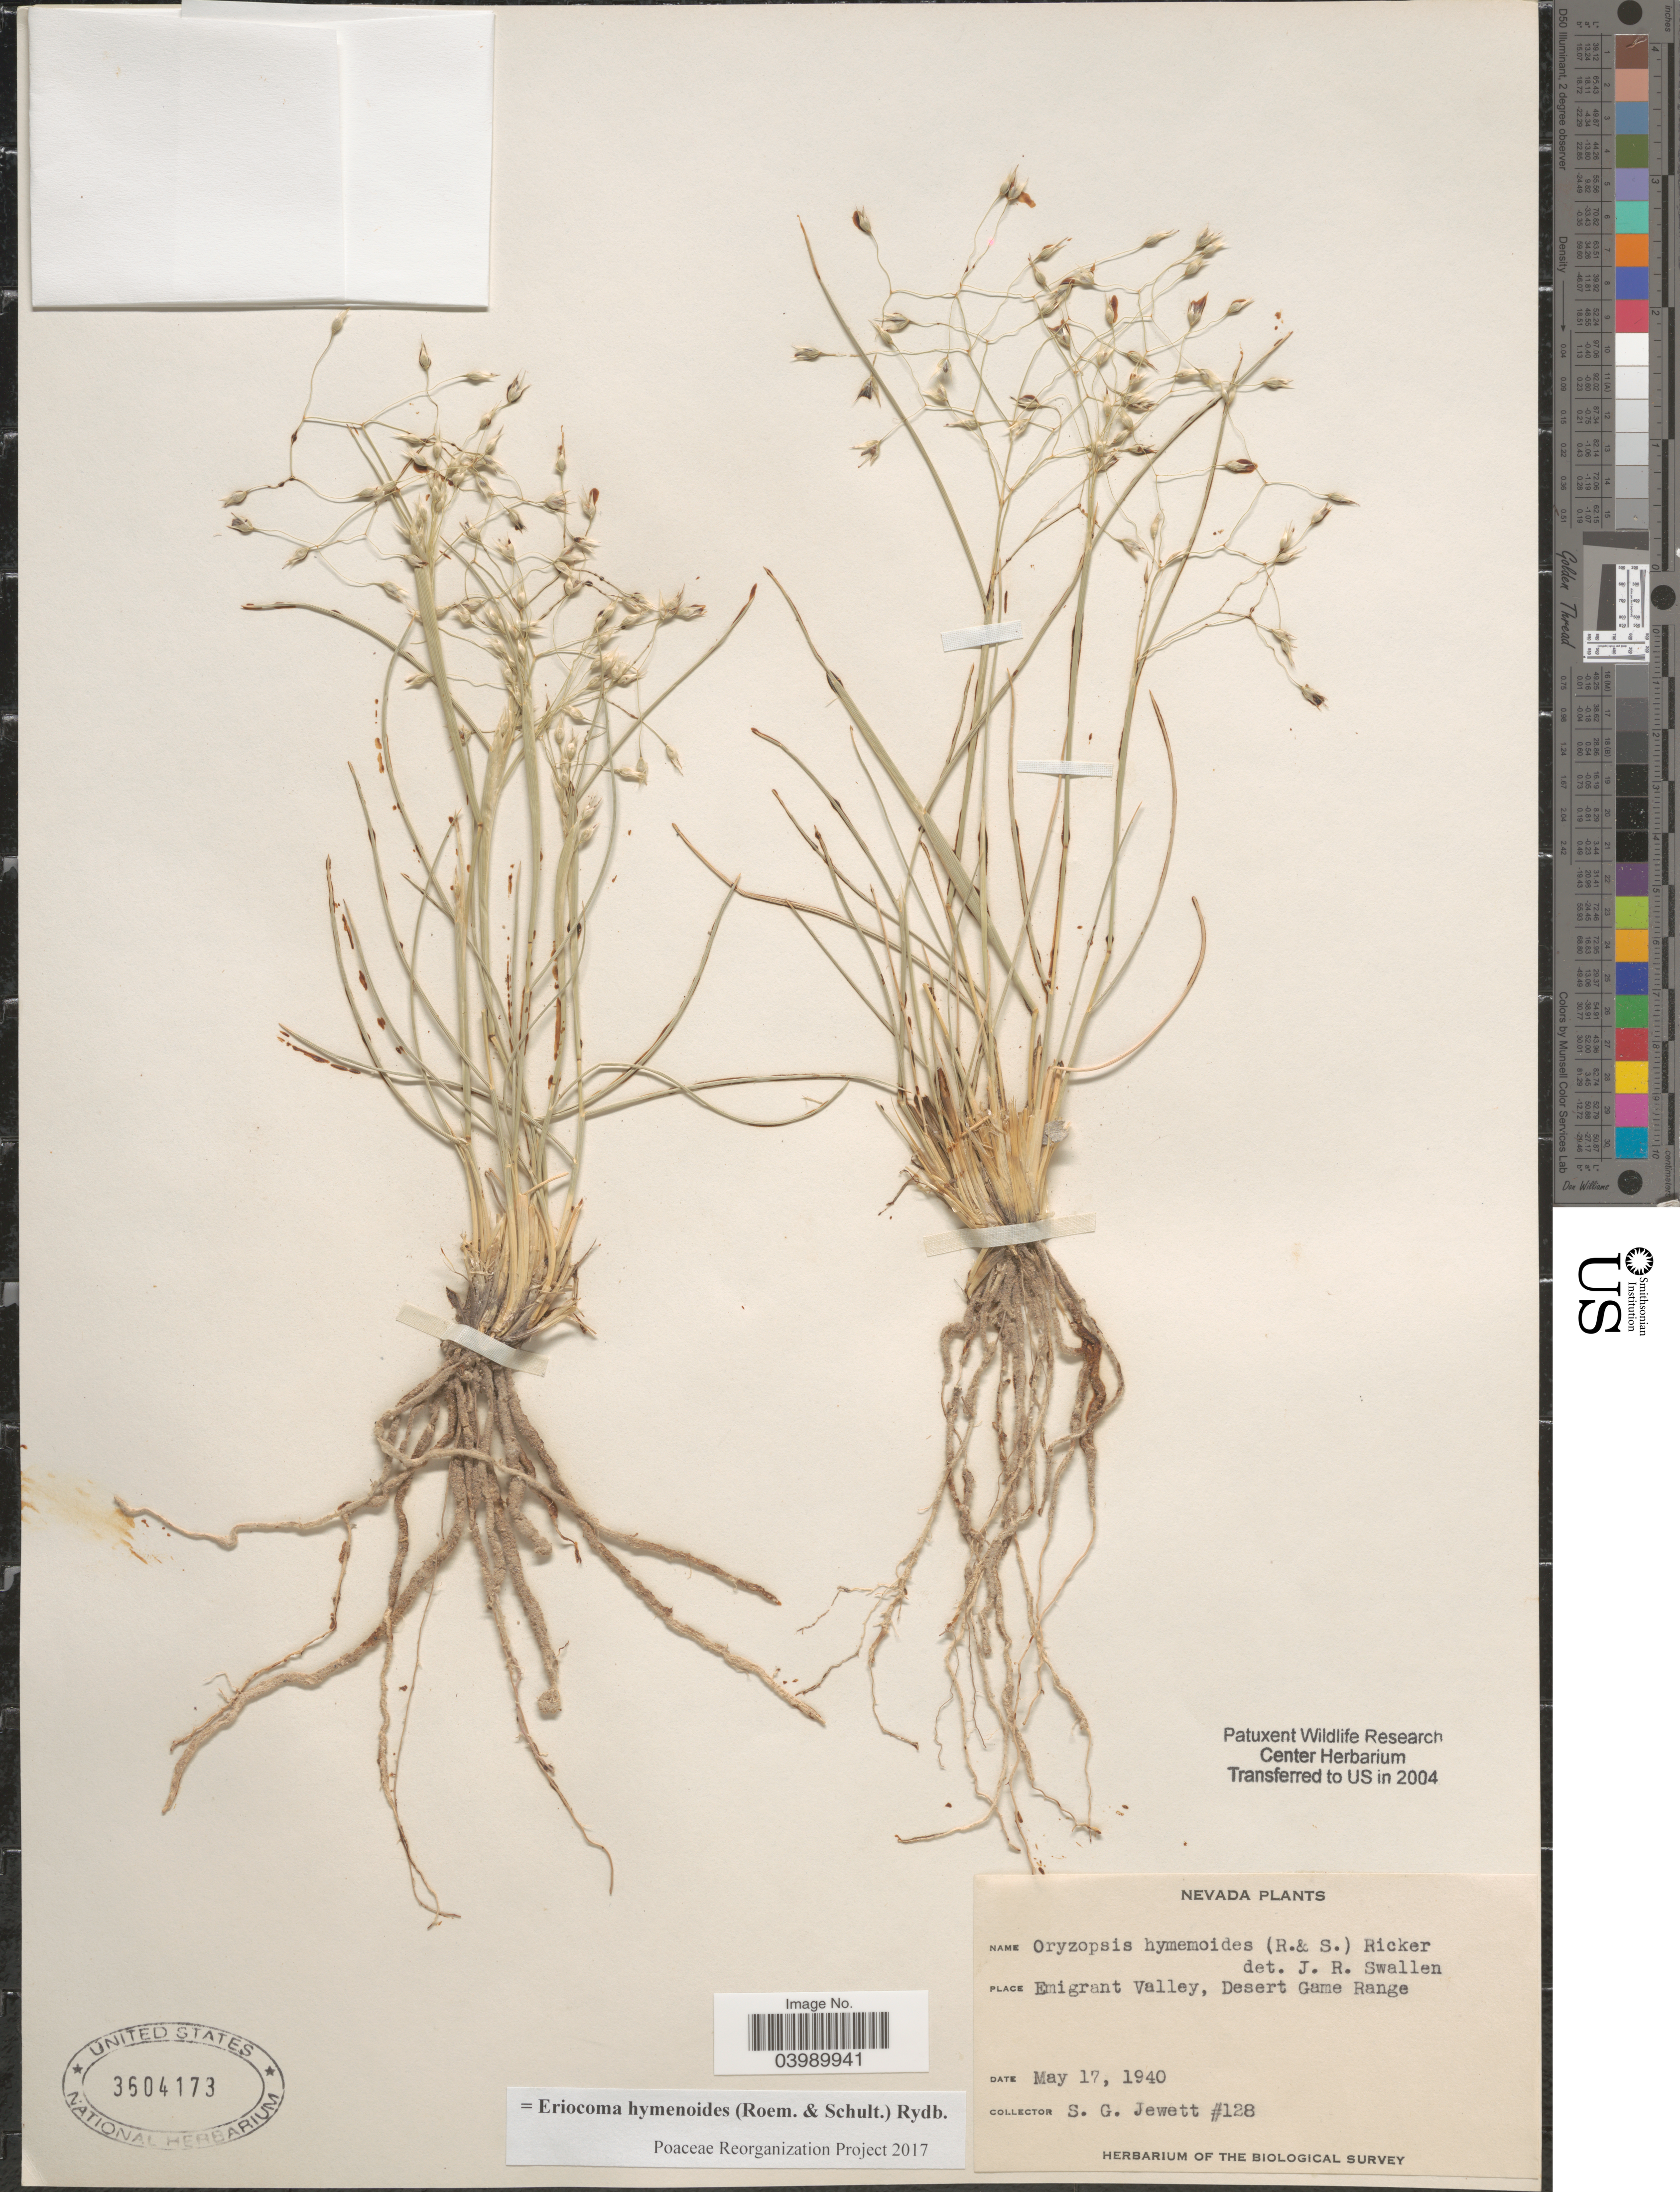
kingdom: Plantae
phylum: Tracheophyta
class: Liliopsida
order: Poales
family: Poaceae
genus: Eriocoma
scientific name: Eriocoma hymenoides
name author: (Roem. & Schult.) Rydb.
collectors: S. Jewett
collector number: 128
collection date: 1940-05-17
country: United States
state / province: Nevada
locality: Emigrant Valley, Desert Game Range.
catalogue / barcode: US 3604173